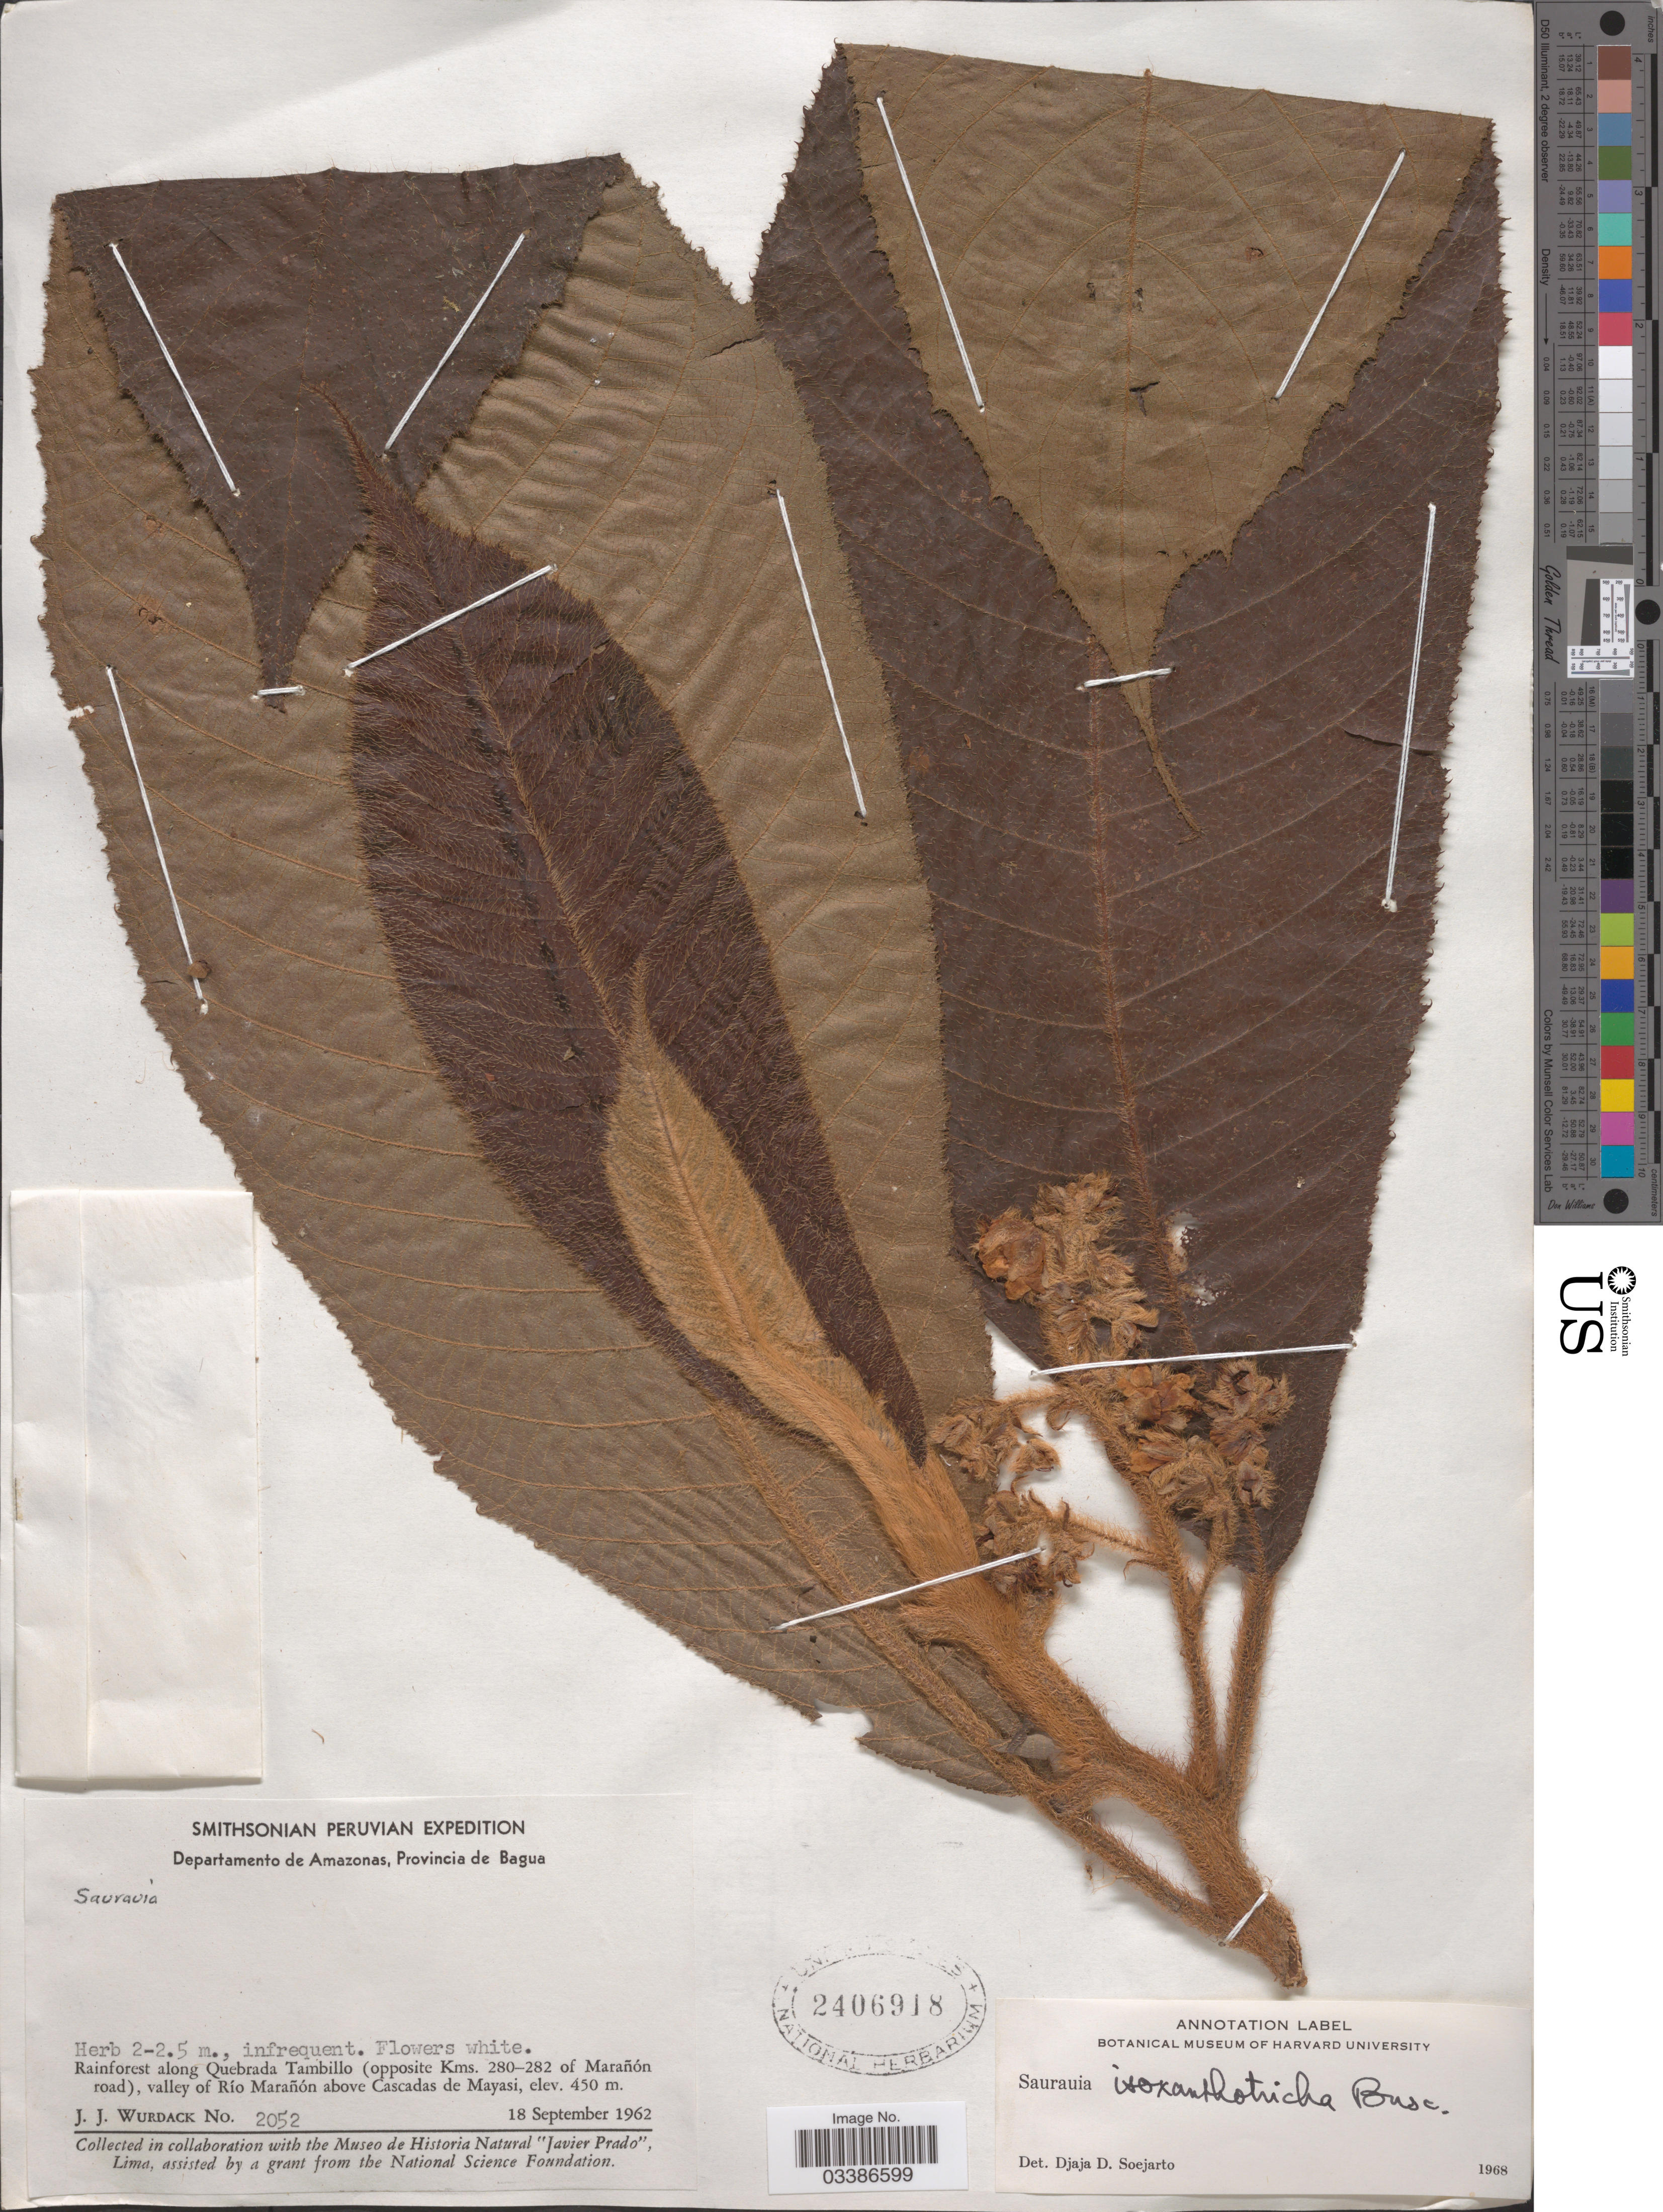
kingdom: Plantae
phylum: Tracheophyta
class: Magnoliopsida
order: Ericales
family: Actinidiaceae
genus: Saurauia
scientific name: Saurauia isoxanthotricha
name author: Buscal.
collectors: J. J. Wurdack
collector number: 2052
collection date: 1962-09-18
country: Peru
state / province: Amazonas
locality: Departamento de Amazonas, Provincia de Bagua. Rainforest along Quebrada (opposite Kms. 280-282 of Marañón road), valley of Río Marañón above Cascadas de Mayasi.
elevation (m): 450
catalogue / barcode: US 2406918